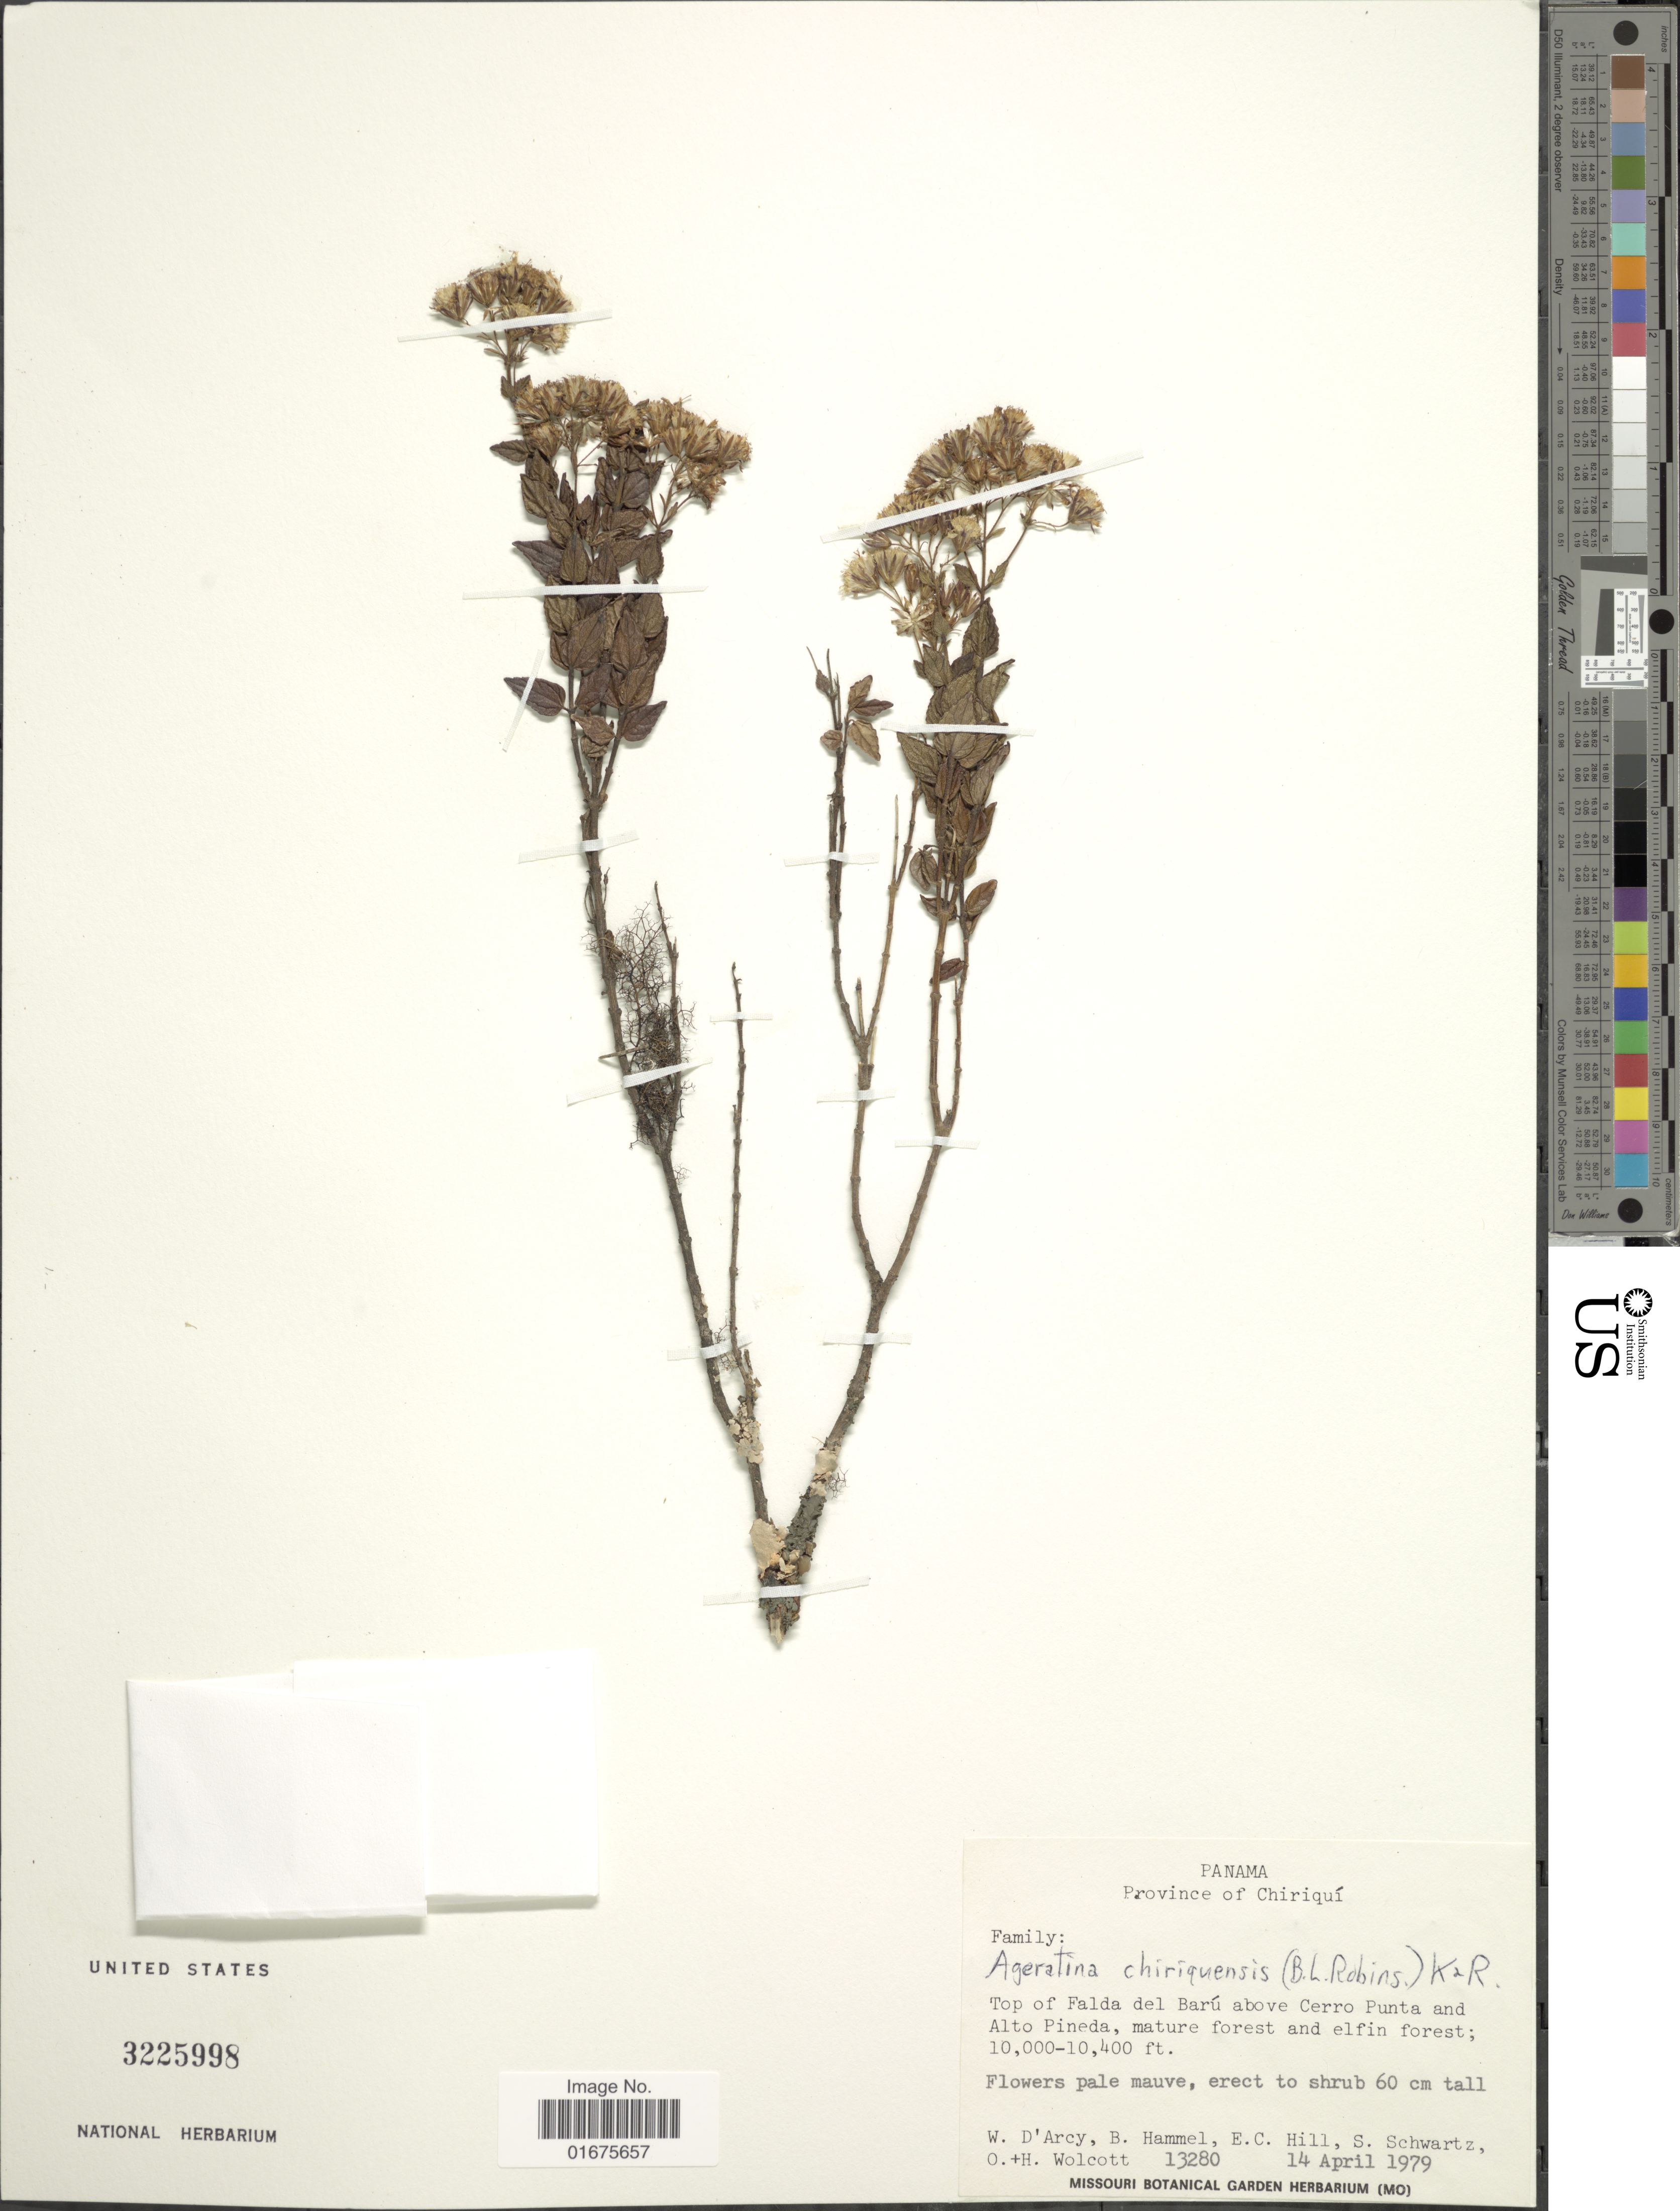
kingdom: Plantae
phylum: Tracheophyta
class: Magnoliopsida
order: Asterales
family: Asteraceae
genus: Ageratina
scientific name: Ageratina chiriquensis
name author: (B.L. Rob.) R.M. King & H. Rob.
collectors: W. G. D'Arcy, B. Hammel, E. C. Hill, S. Schwartz & et al.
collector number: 13280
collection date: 1979-04-14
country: Panama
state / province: Chiriqui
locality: Top of Falda del Baru above Cerro Punta and Alto Pineda, mature and elfin forest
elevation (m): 3048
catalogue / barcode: US 3225998